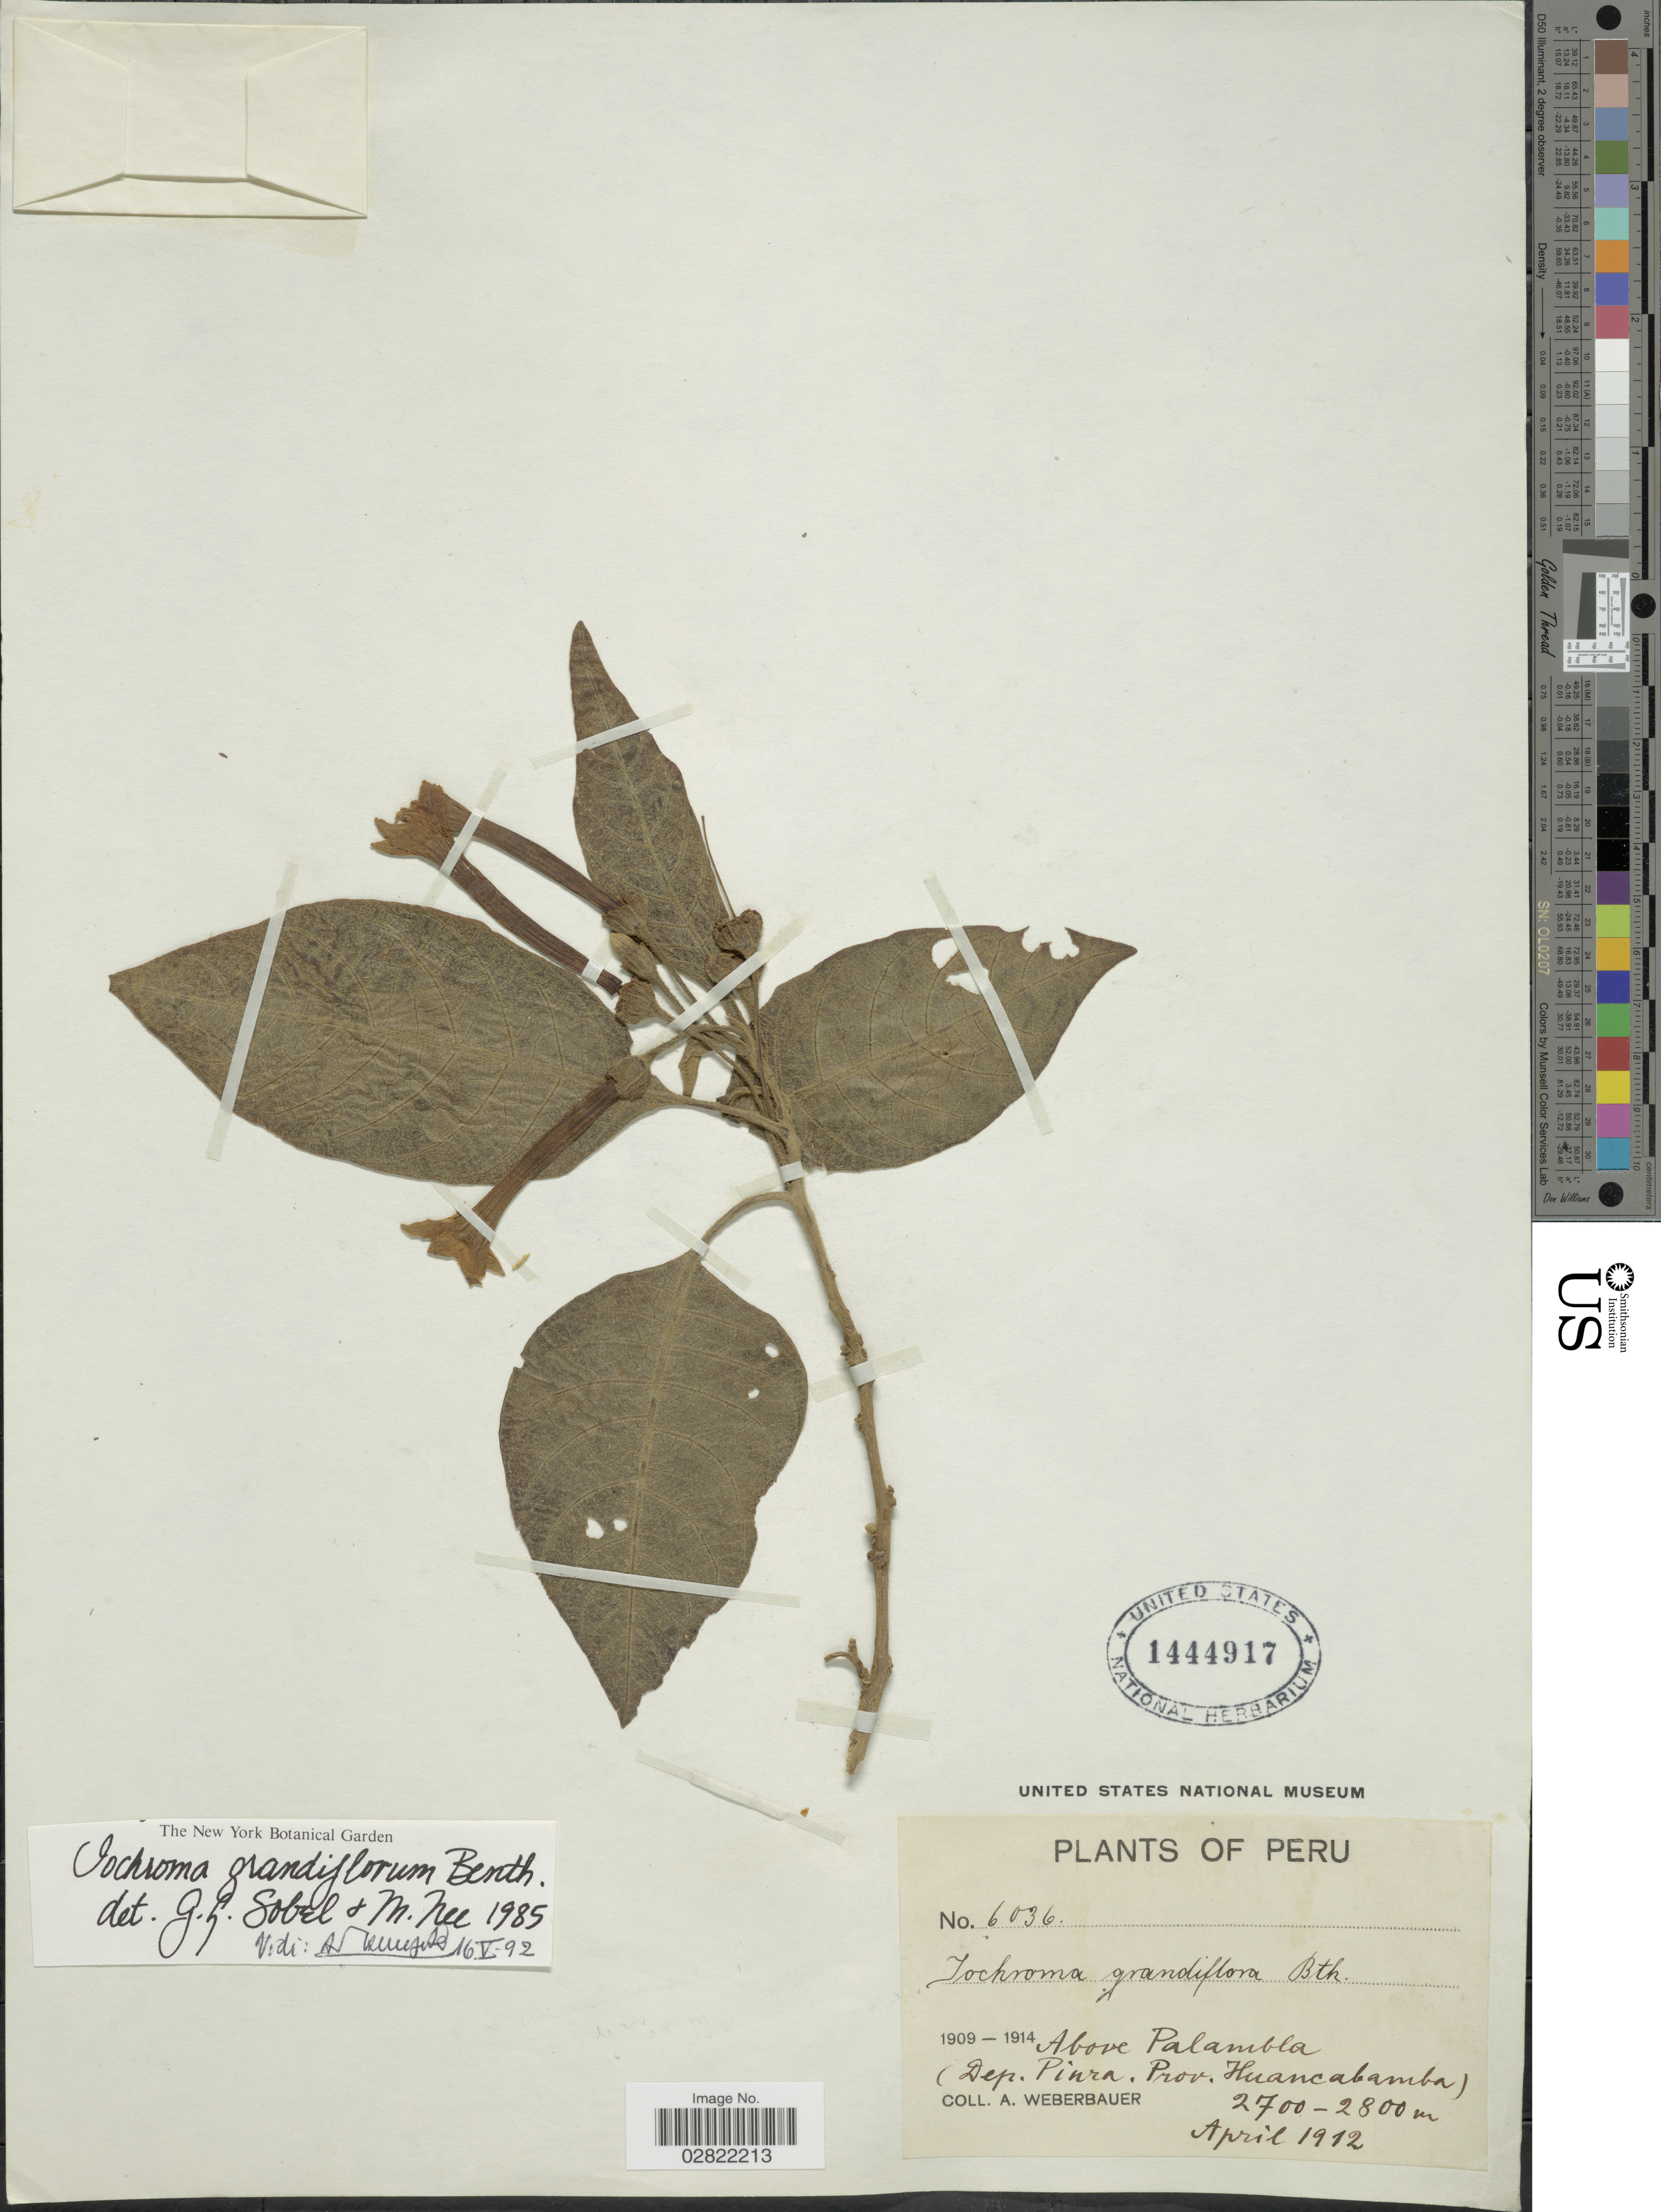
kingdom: Plantae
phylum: Tracheophyta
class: Magnoliopsida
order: Solanales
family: Solanaceae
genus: Iochroma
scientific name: Iochroma grandiflorum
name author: Benth.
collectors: A. Weberbauer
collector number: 6036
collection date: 1912-04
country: Peru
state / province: Piura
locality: Above Palambla, (Dep. Piura, Prov. Huancabamba).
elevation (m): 2700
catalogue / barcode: US 1444917